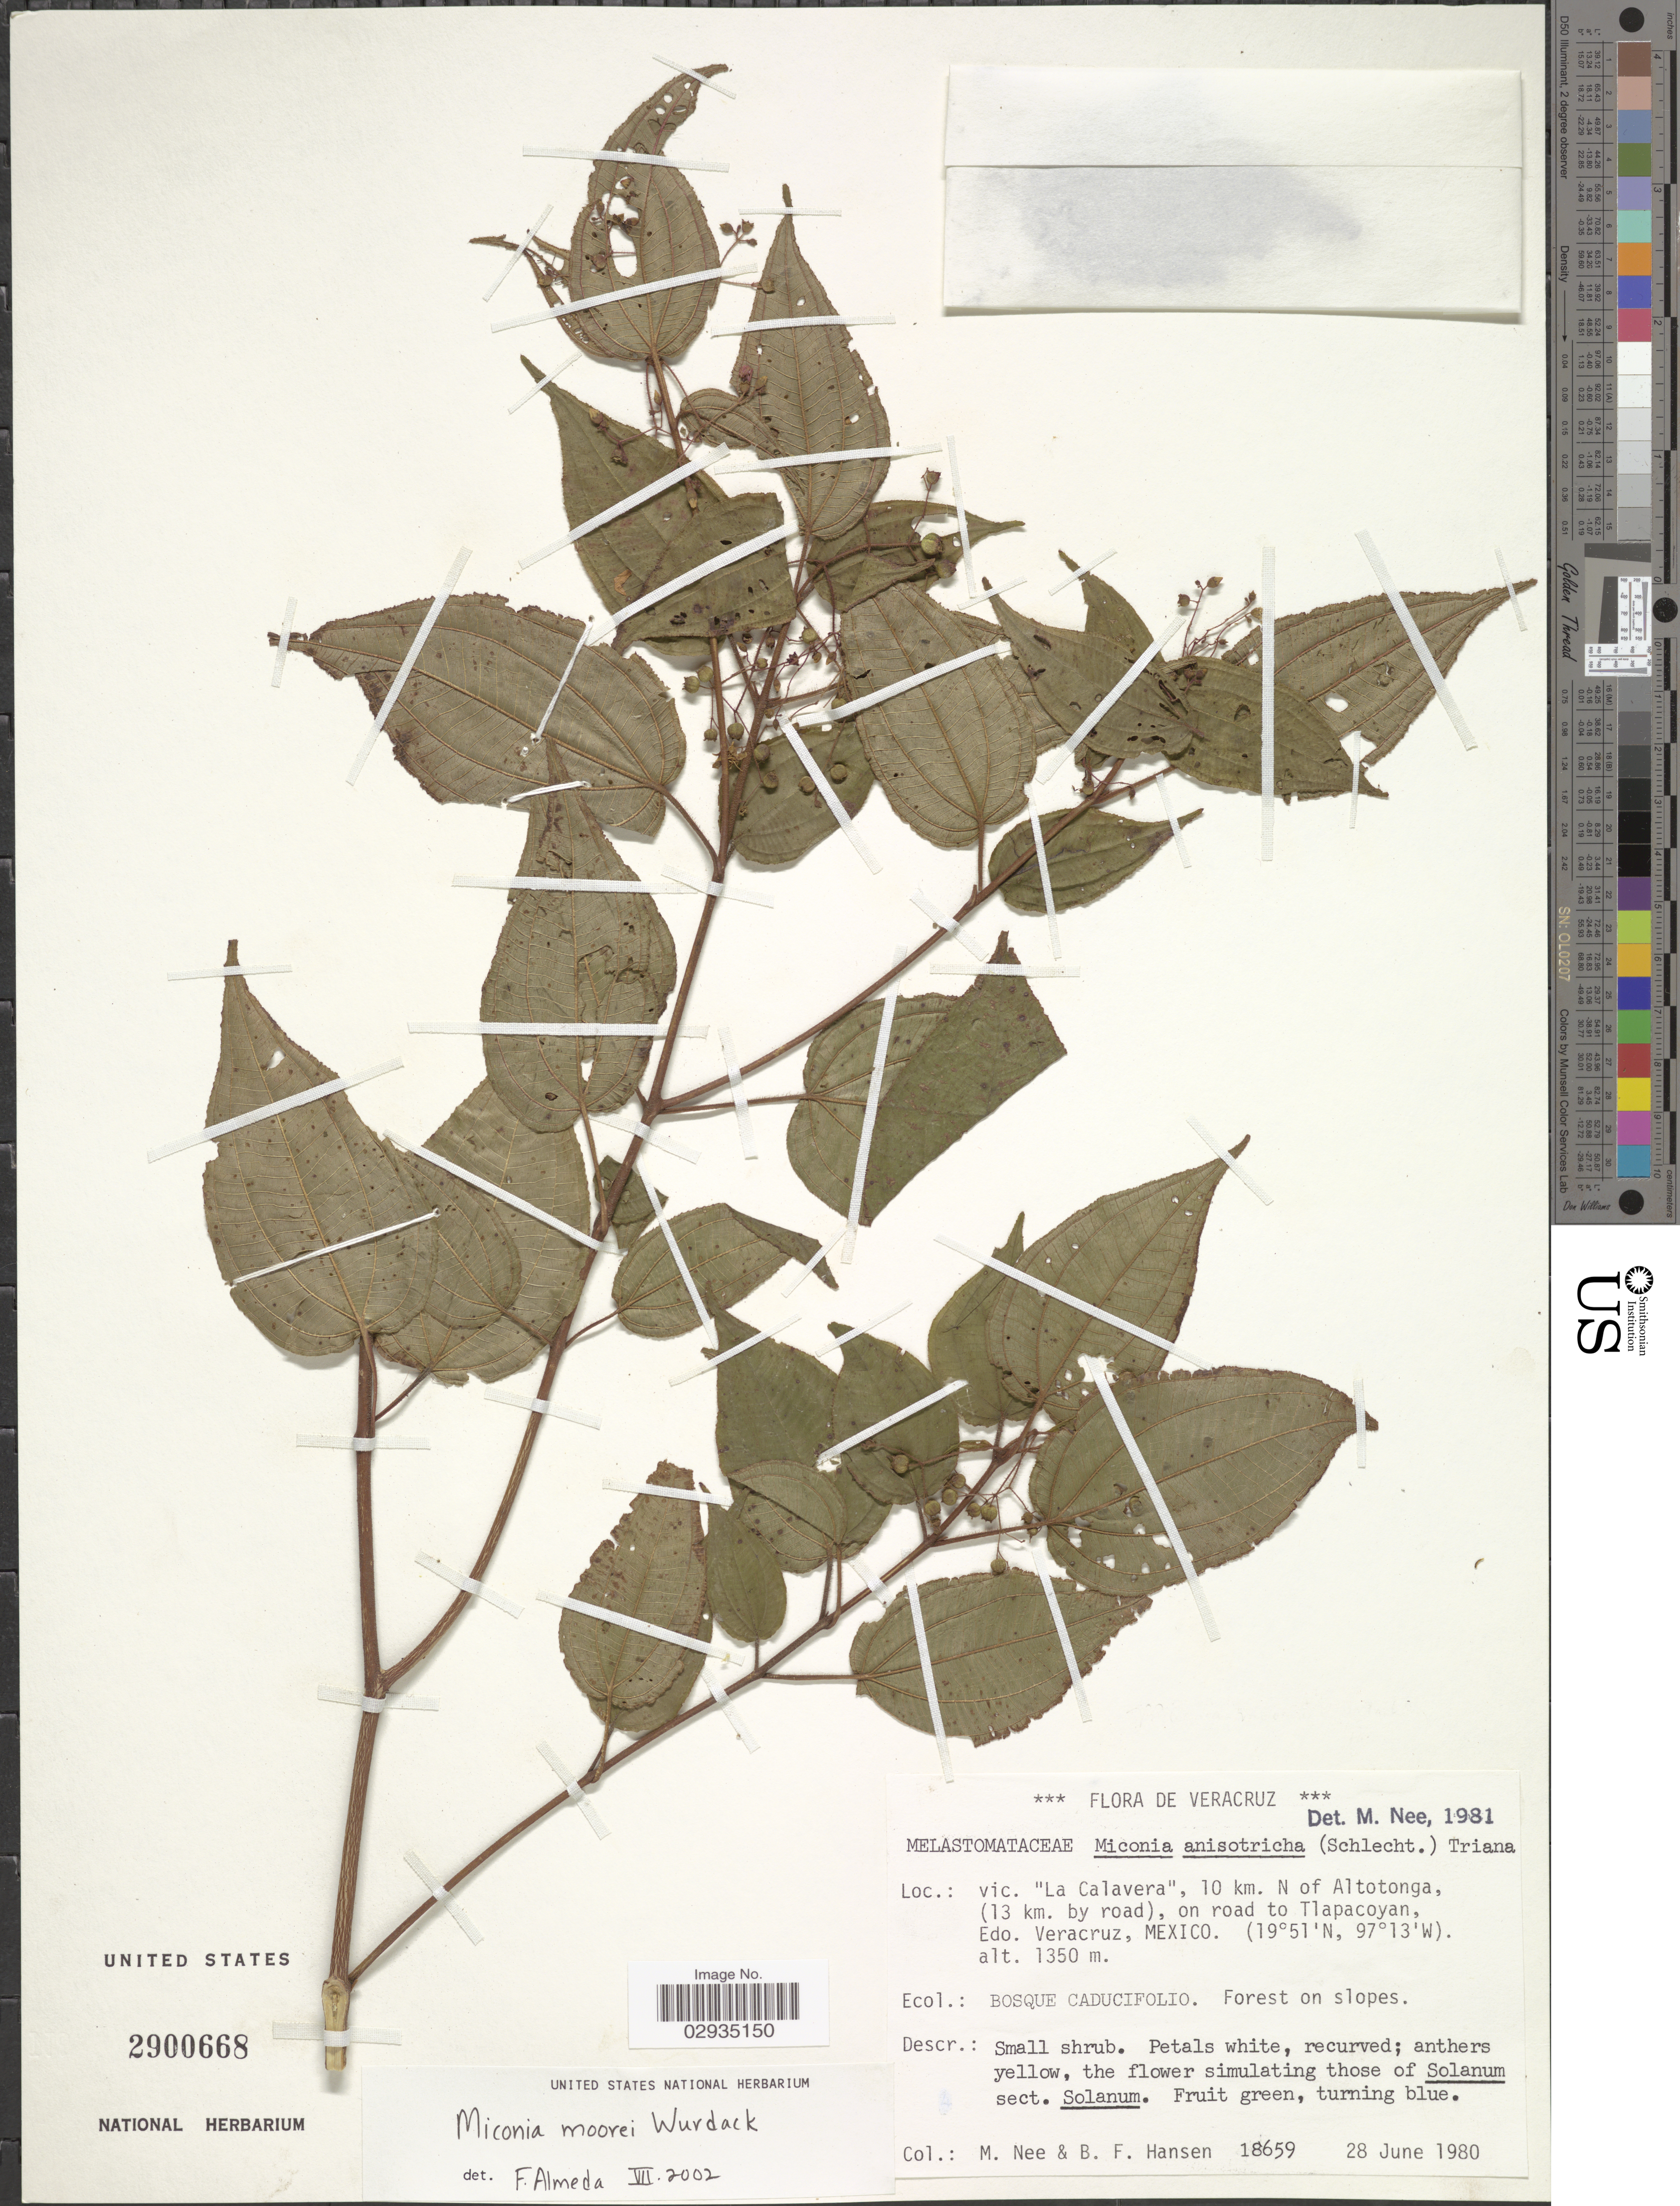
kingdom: Plantae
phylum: Tracheophyta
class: Magnoliopsida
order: Myrtales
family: Melastomataceae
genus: Miconia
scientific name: Miconia moorei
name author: Wurdack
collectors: M. Nee & B. Hansen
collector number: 18659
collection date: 1980-06-28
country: Mexico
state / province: Veracruz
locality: Veracruz, vic. "La Calavera", 10 km. N of Altotonga, (13 km. by road), on road to Tlapacoyan.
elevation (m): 1350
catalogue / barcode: US 2900668